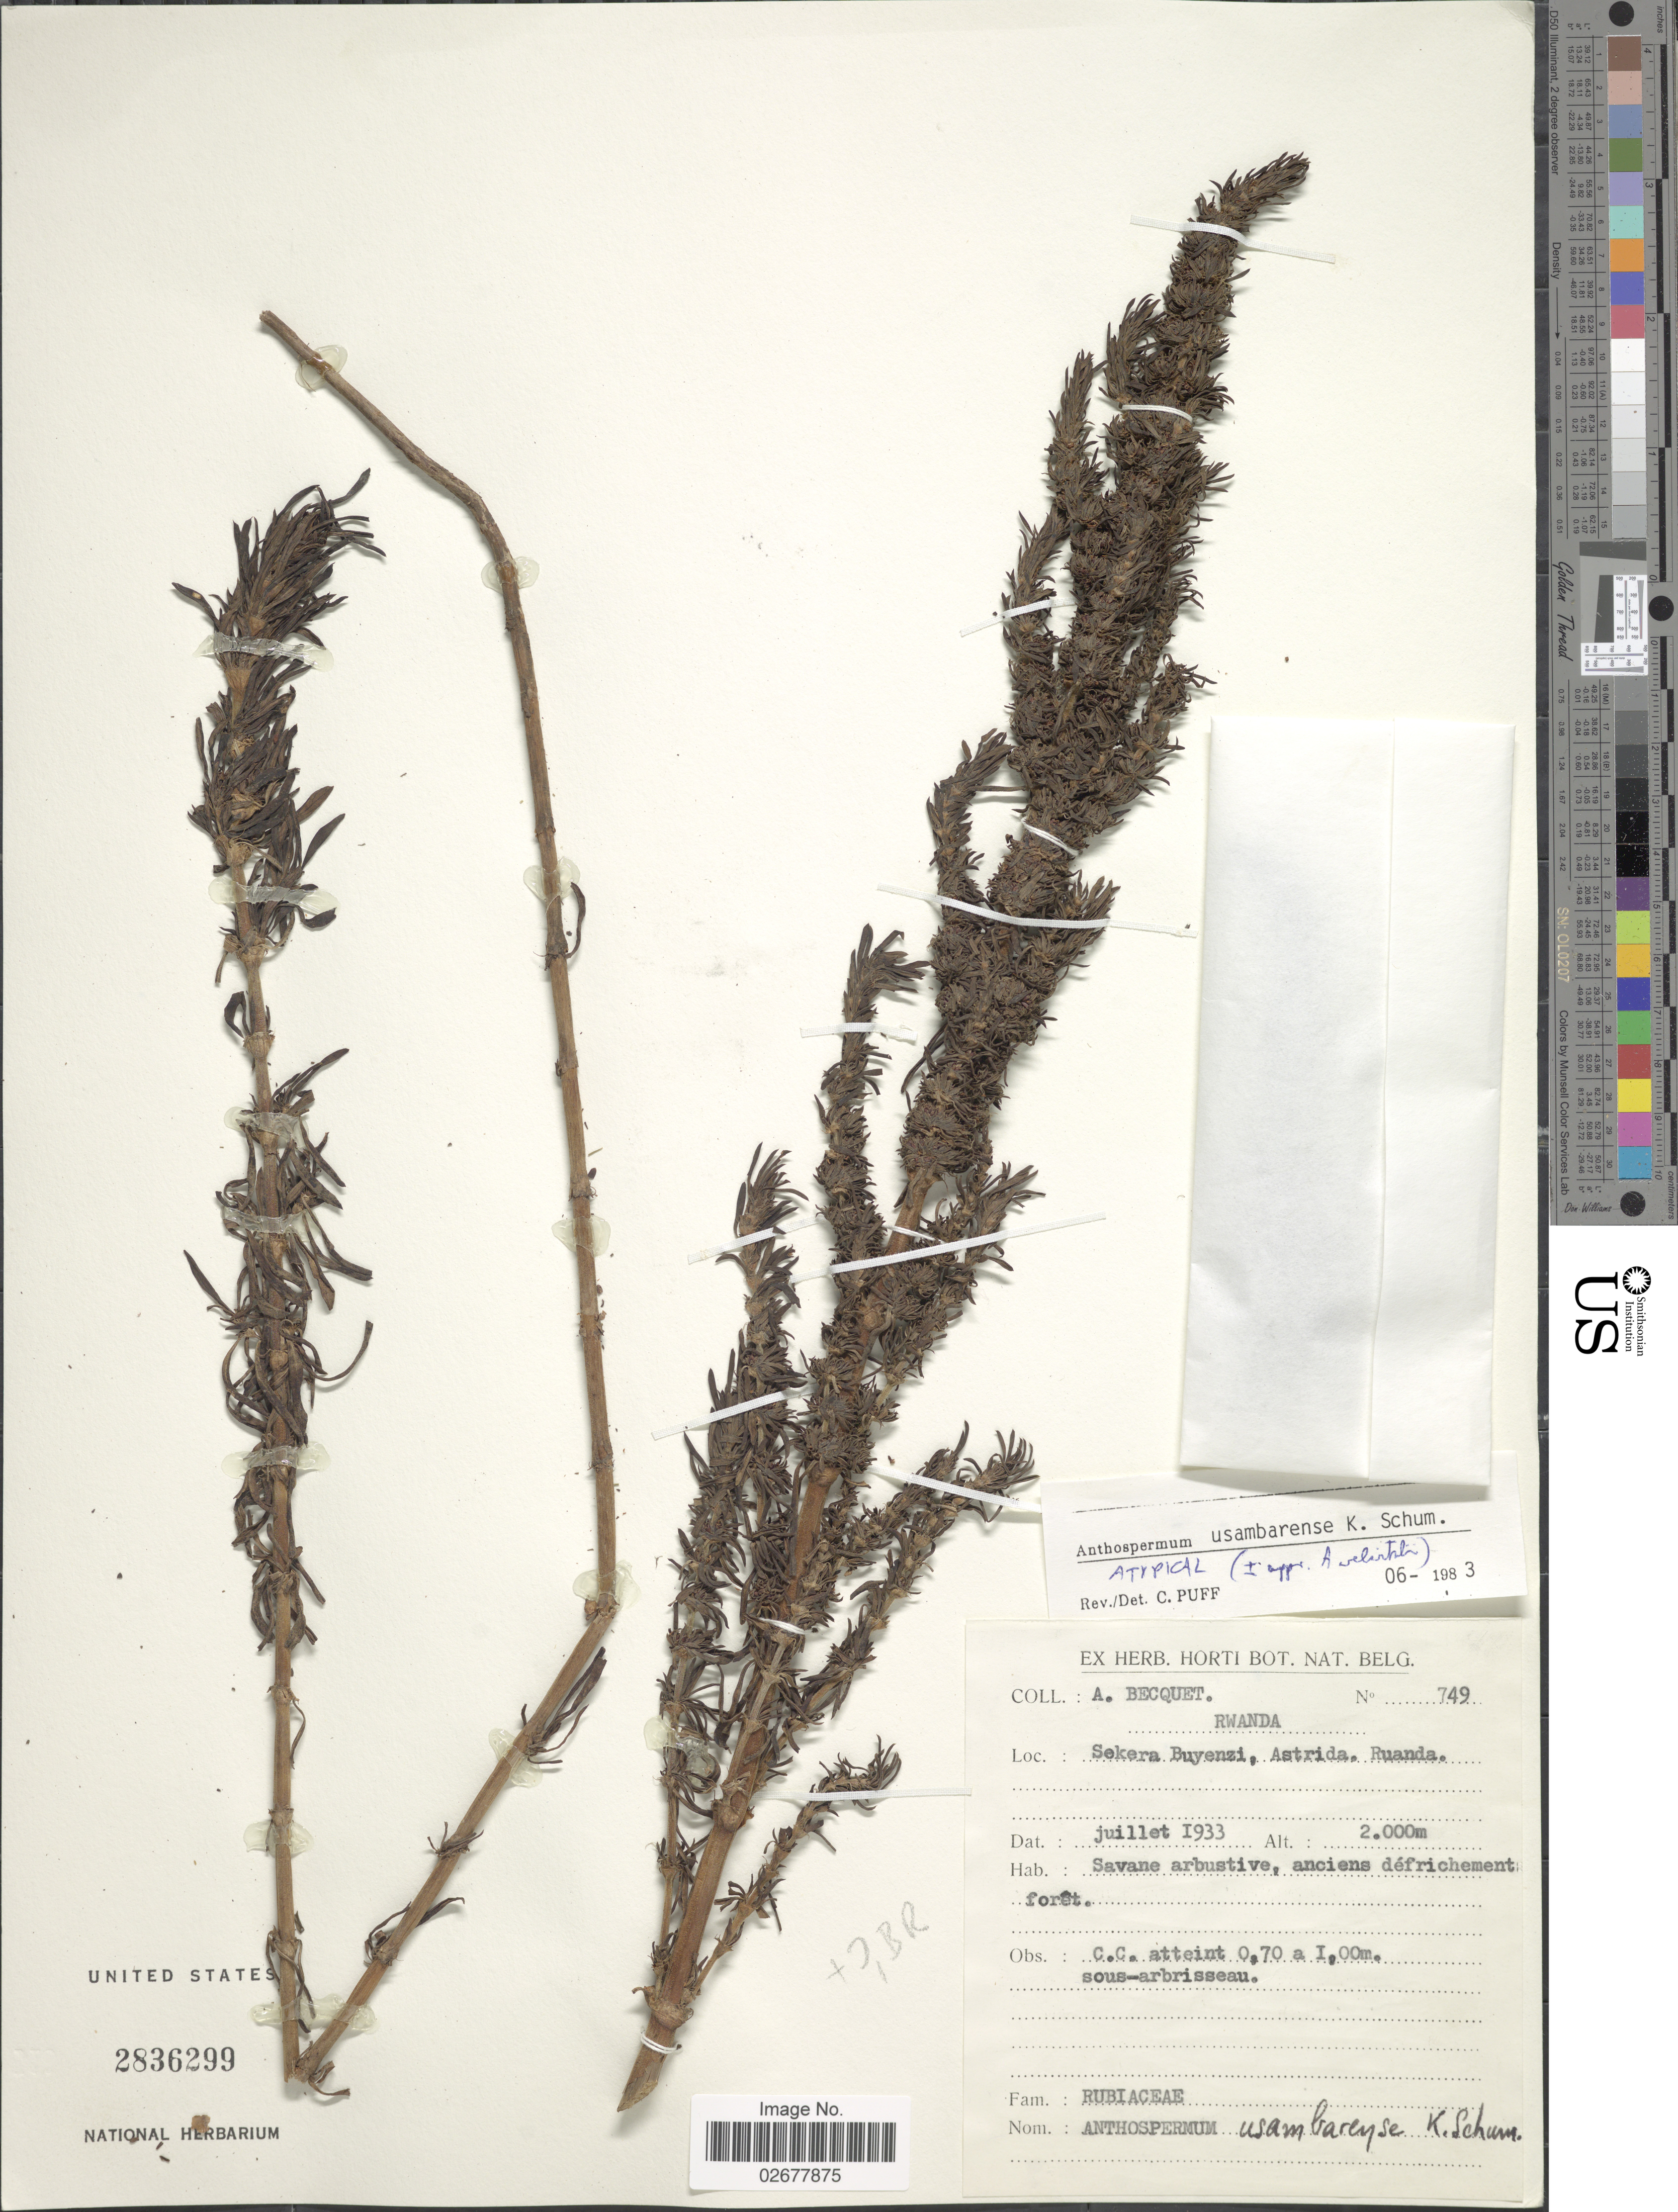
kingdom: Plantae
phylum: Tracheophyta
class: Magnoliopsida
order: Gentianales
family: Rubiaceae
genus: Anthospermum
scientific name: Anthospermum usambarense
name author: K. Schum.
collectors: A. Becquet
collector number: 749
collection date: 1933-07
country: Rwanda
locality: Sekera Buyenzi, Astrida. Ruanda, Savane arbustive, anciens défrichement forêt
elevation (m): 2000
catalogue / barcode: US 2836299